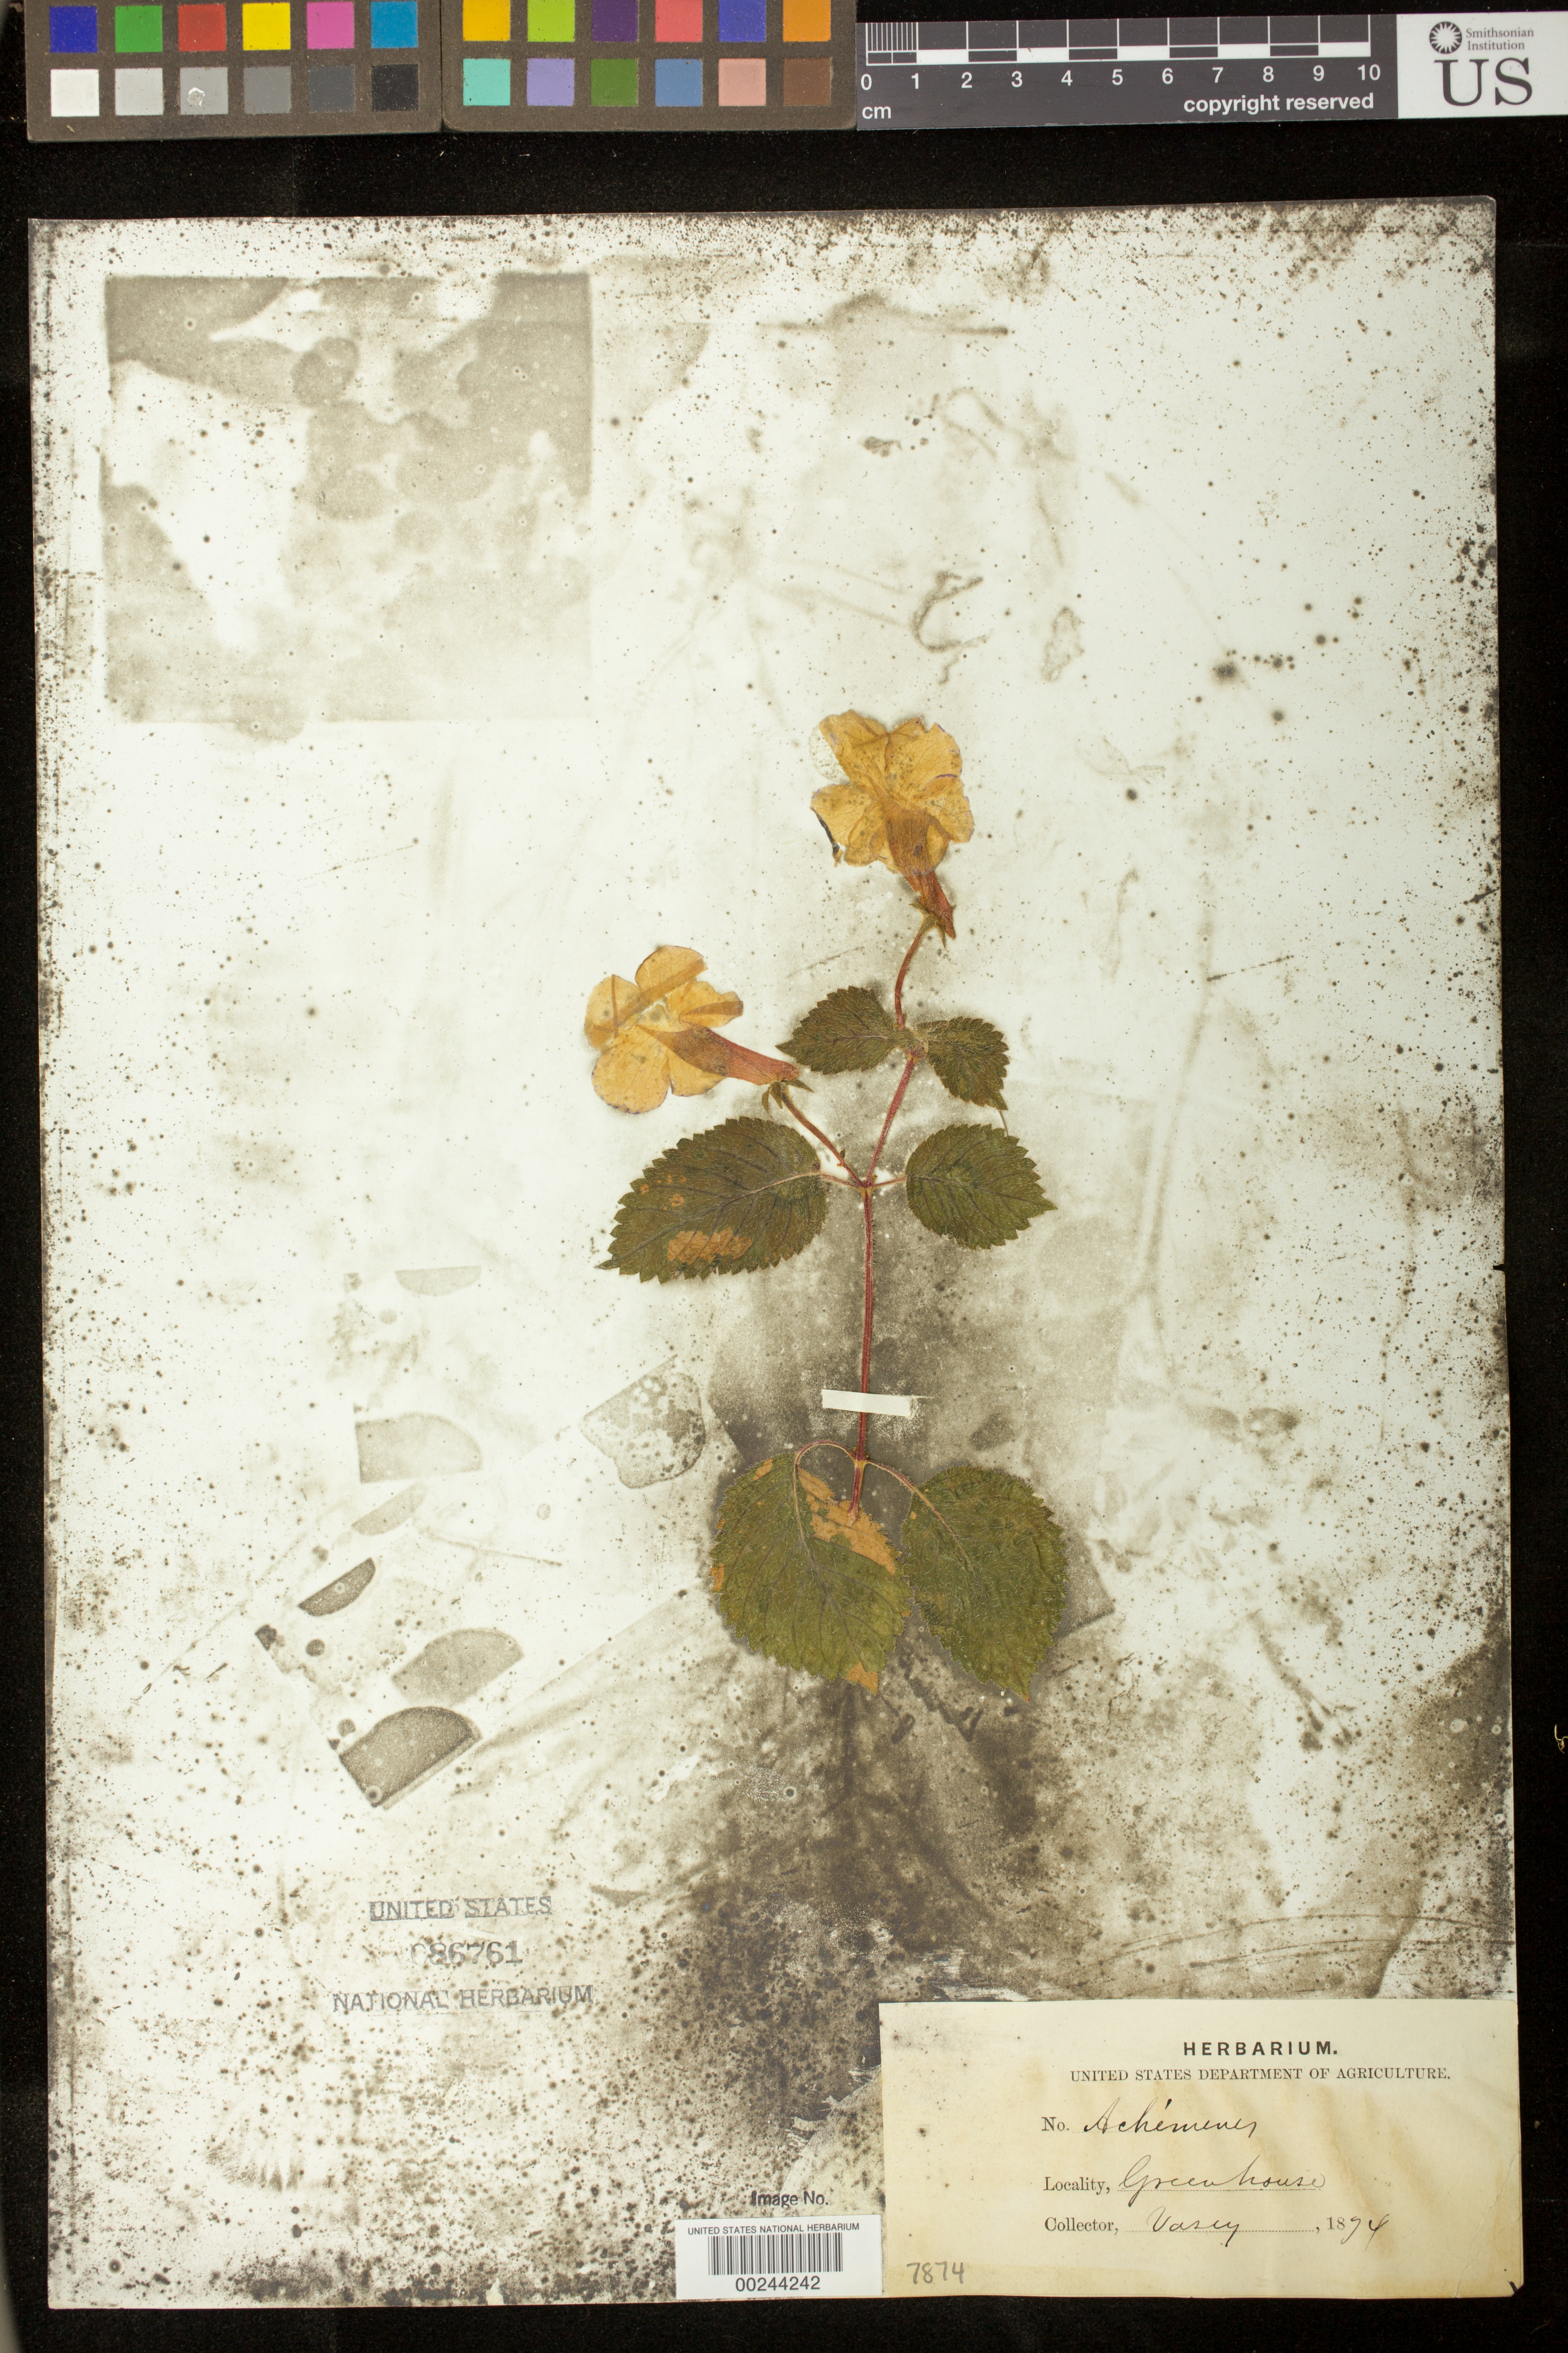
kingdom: Plantae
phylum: Tracheophyta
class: Magnoliopsida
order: Lamiales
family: Gesneriaceae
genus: Achimenes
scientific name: Achimenes sp.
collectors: G. R. Vasey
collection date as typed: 1874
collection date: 1874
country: United States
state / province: District of Columbia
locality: U.S.A, Washington, DC, Greenhouse herbarium, USDA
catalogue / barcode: US 86761